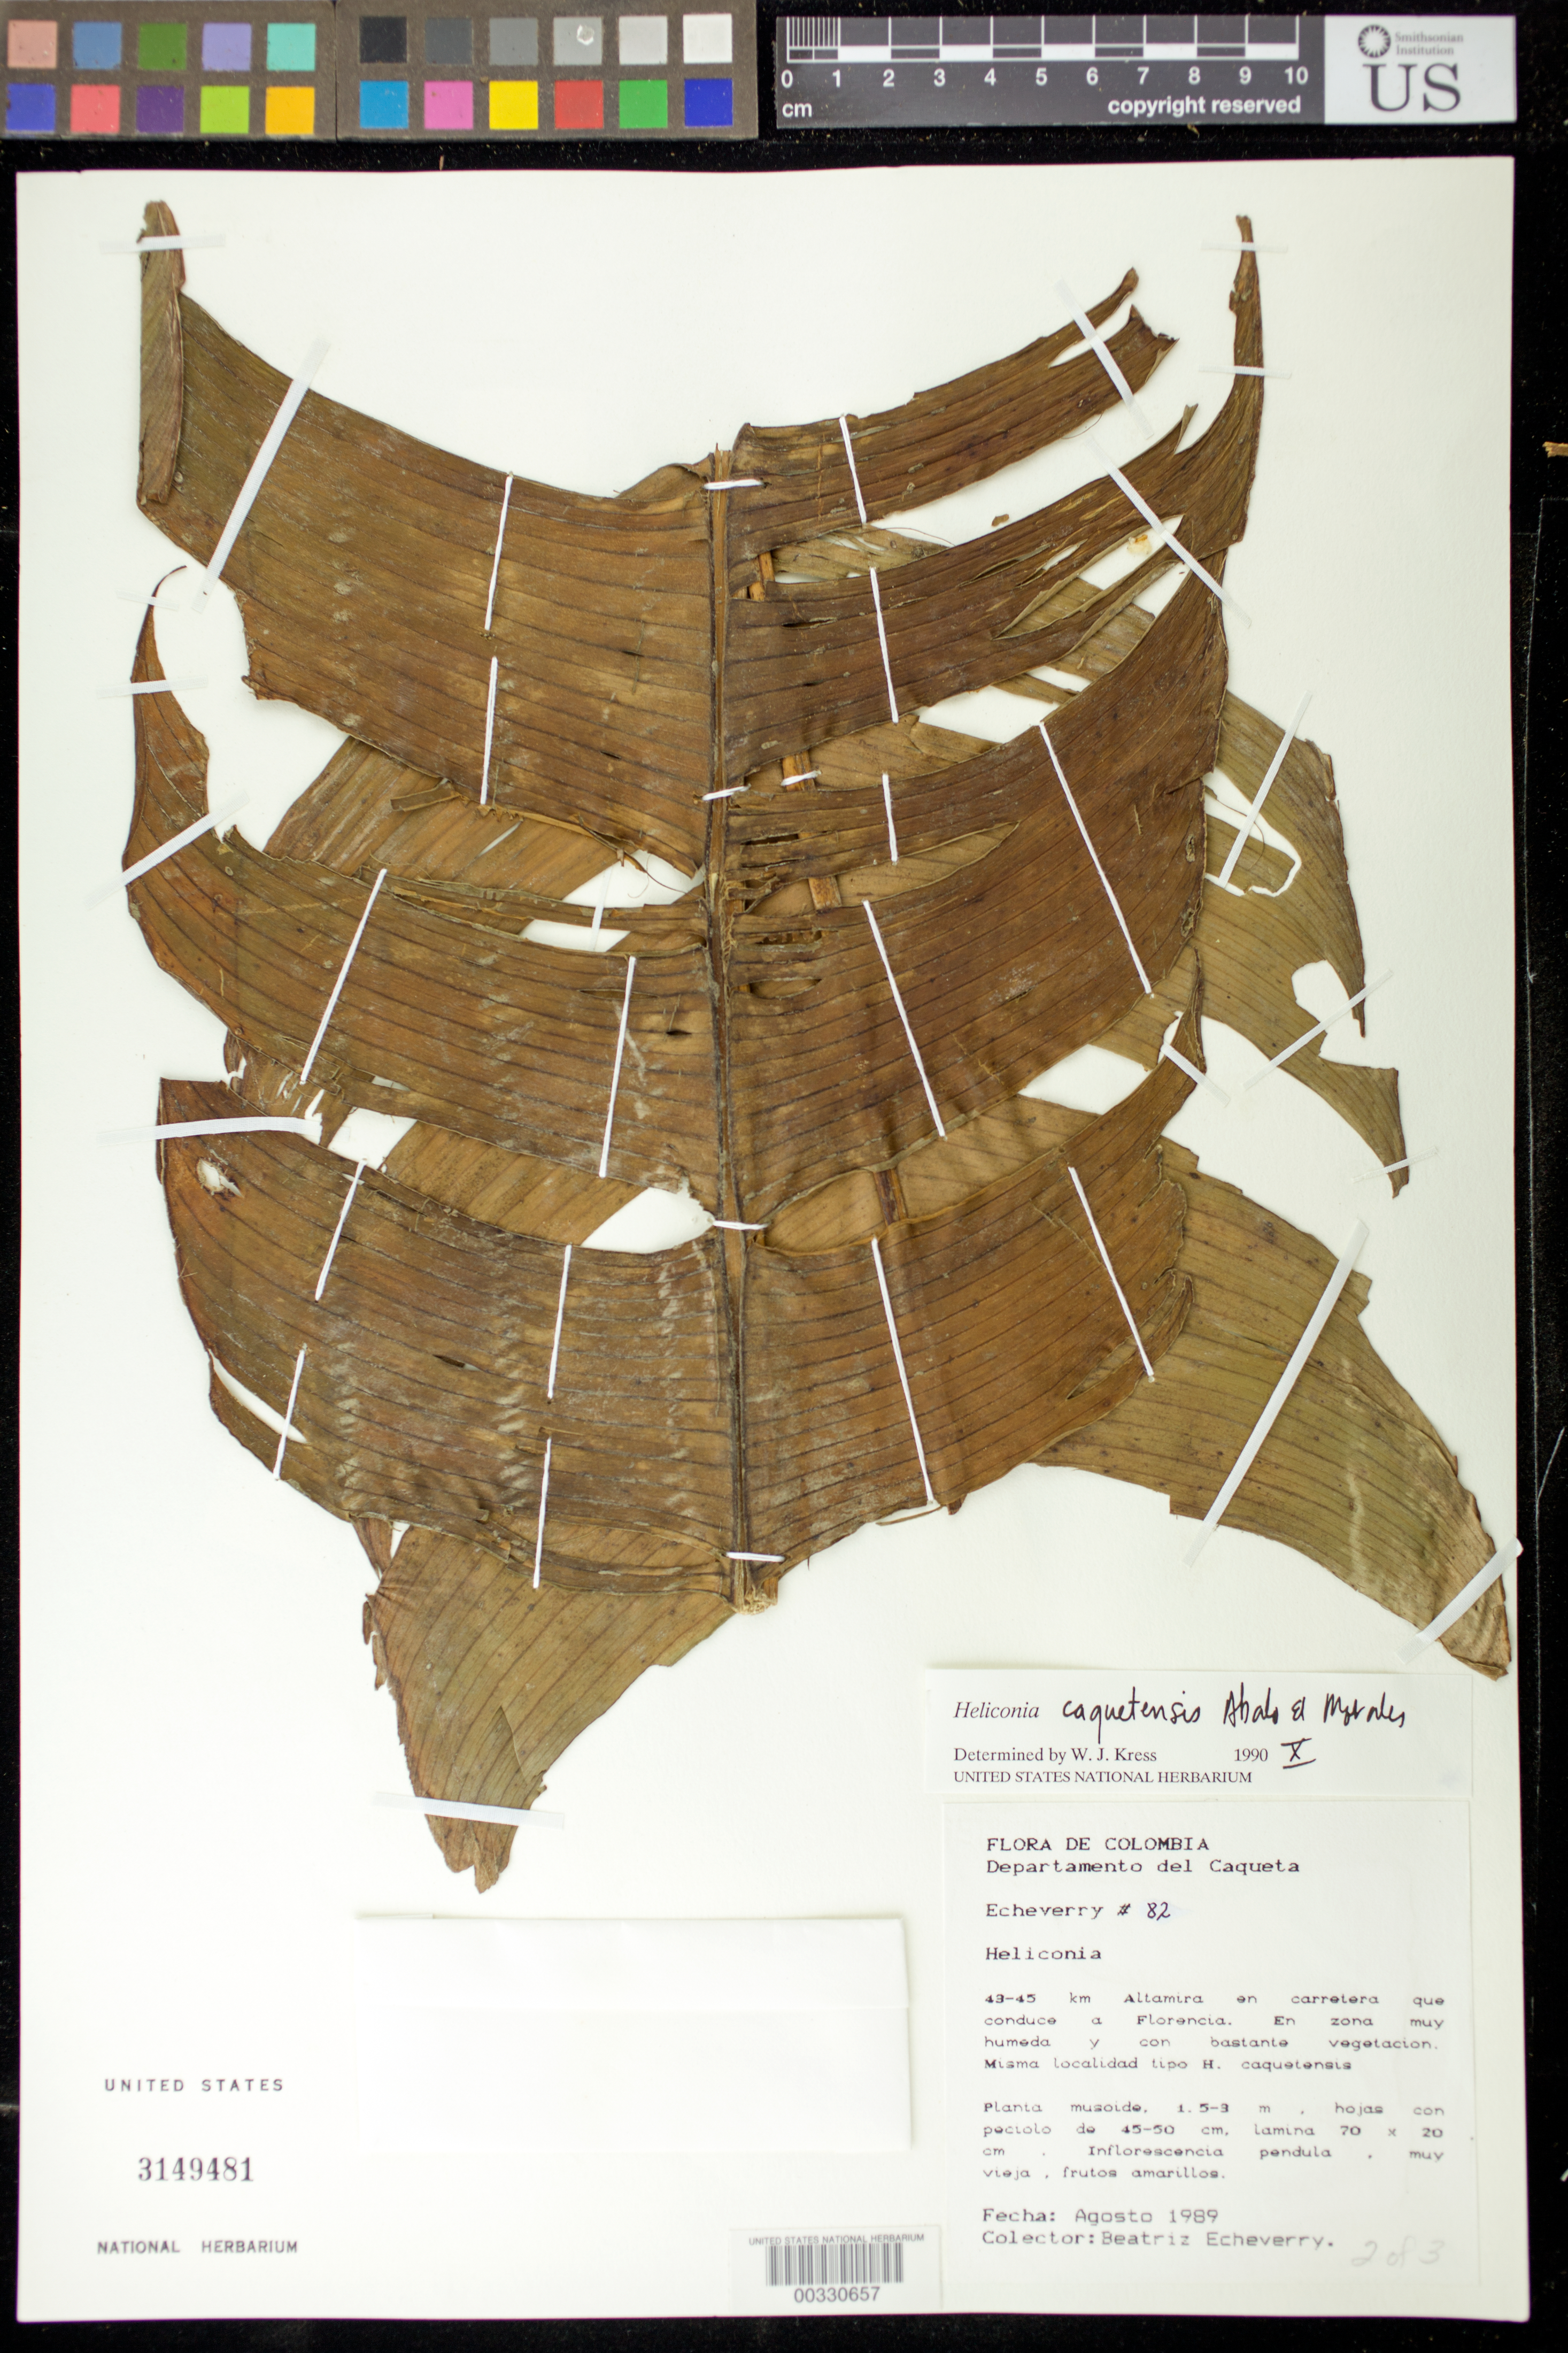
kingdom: Plantae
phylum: Tracheophyta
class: Liliopsida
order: Zingiberales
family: Heliconiaceae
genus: Heliconia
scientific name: Heliconia caquetensis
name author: Abalo & G. Morales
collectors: B. Echeverry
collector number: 82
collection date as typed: Aug 1989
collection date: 1989-08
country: Colombia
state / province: Caquetá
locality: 43-45 km Altamira on highway to Florencia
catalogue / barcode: US 3149481